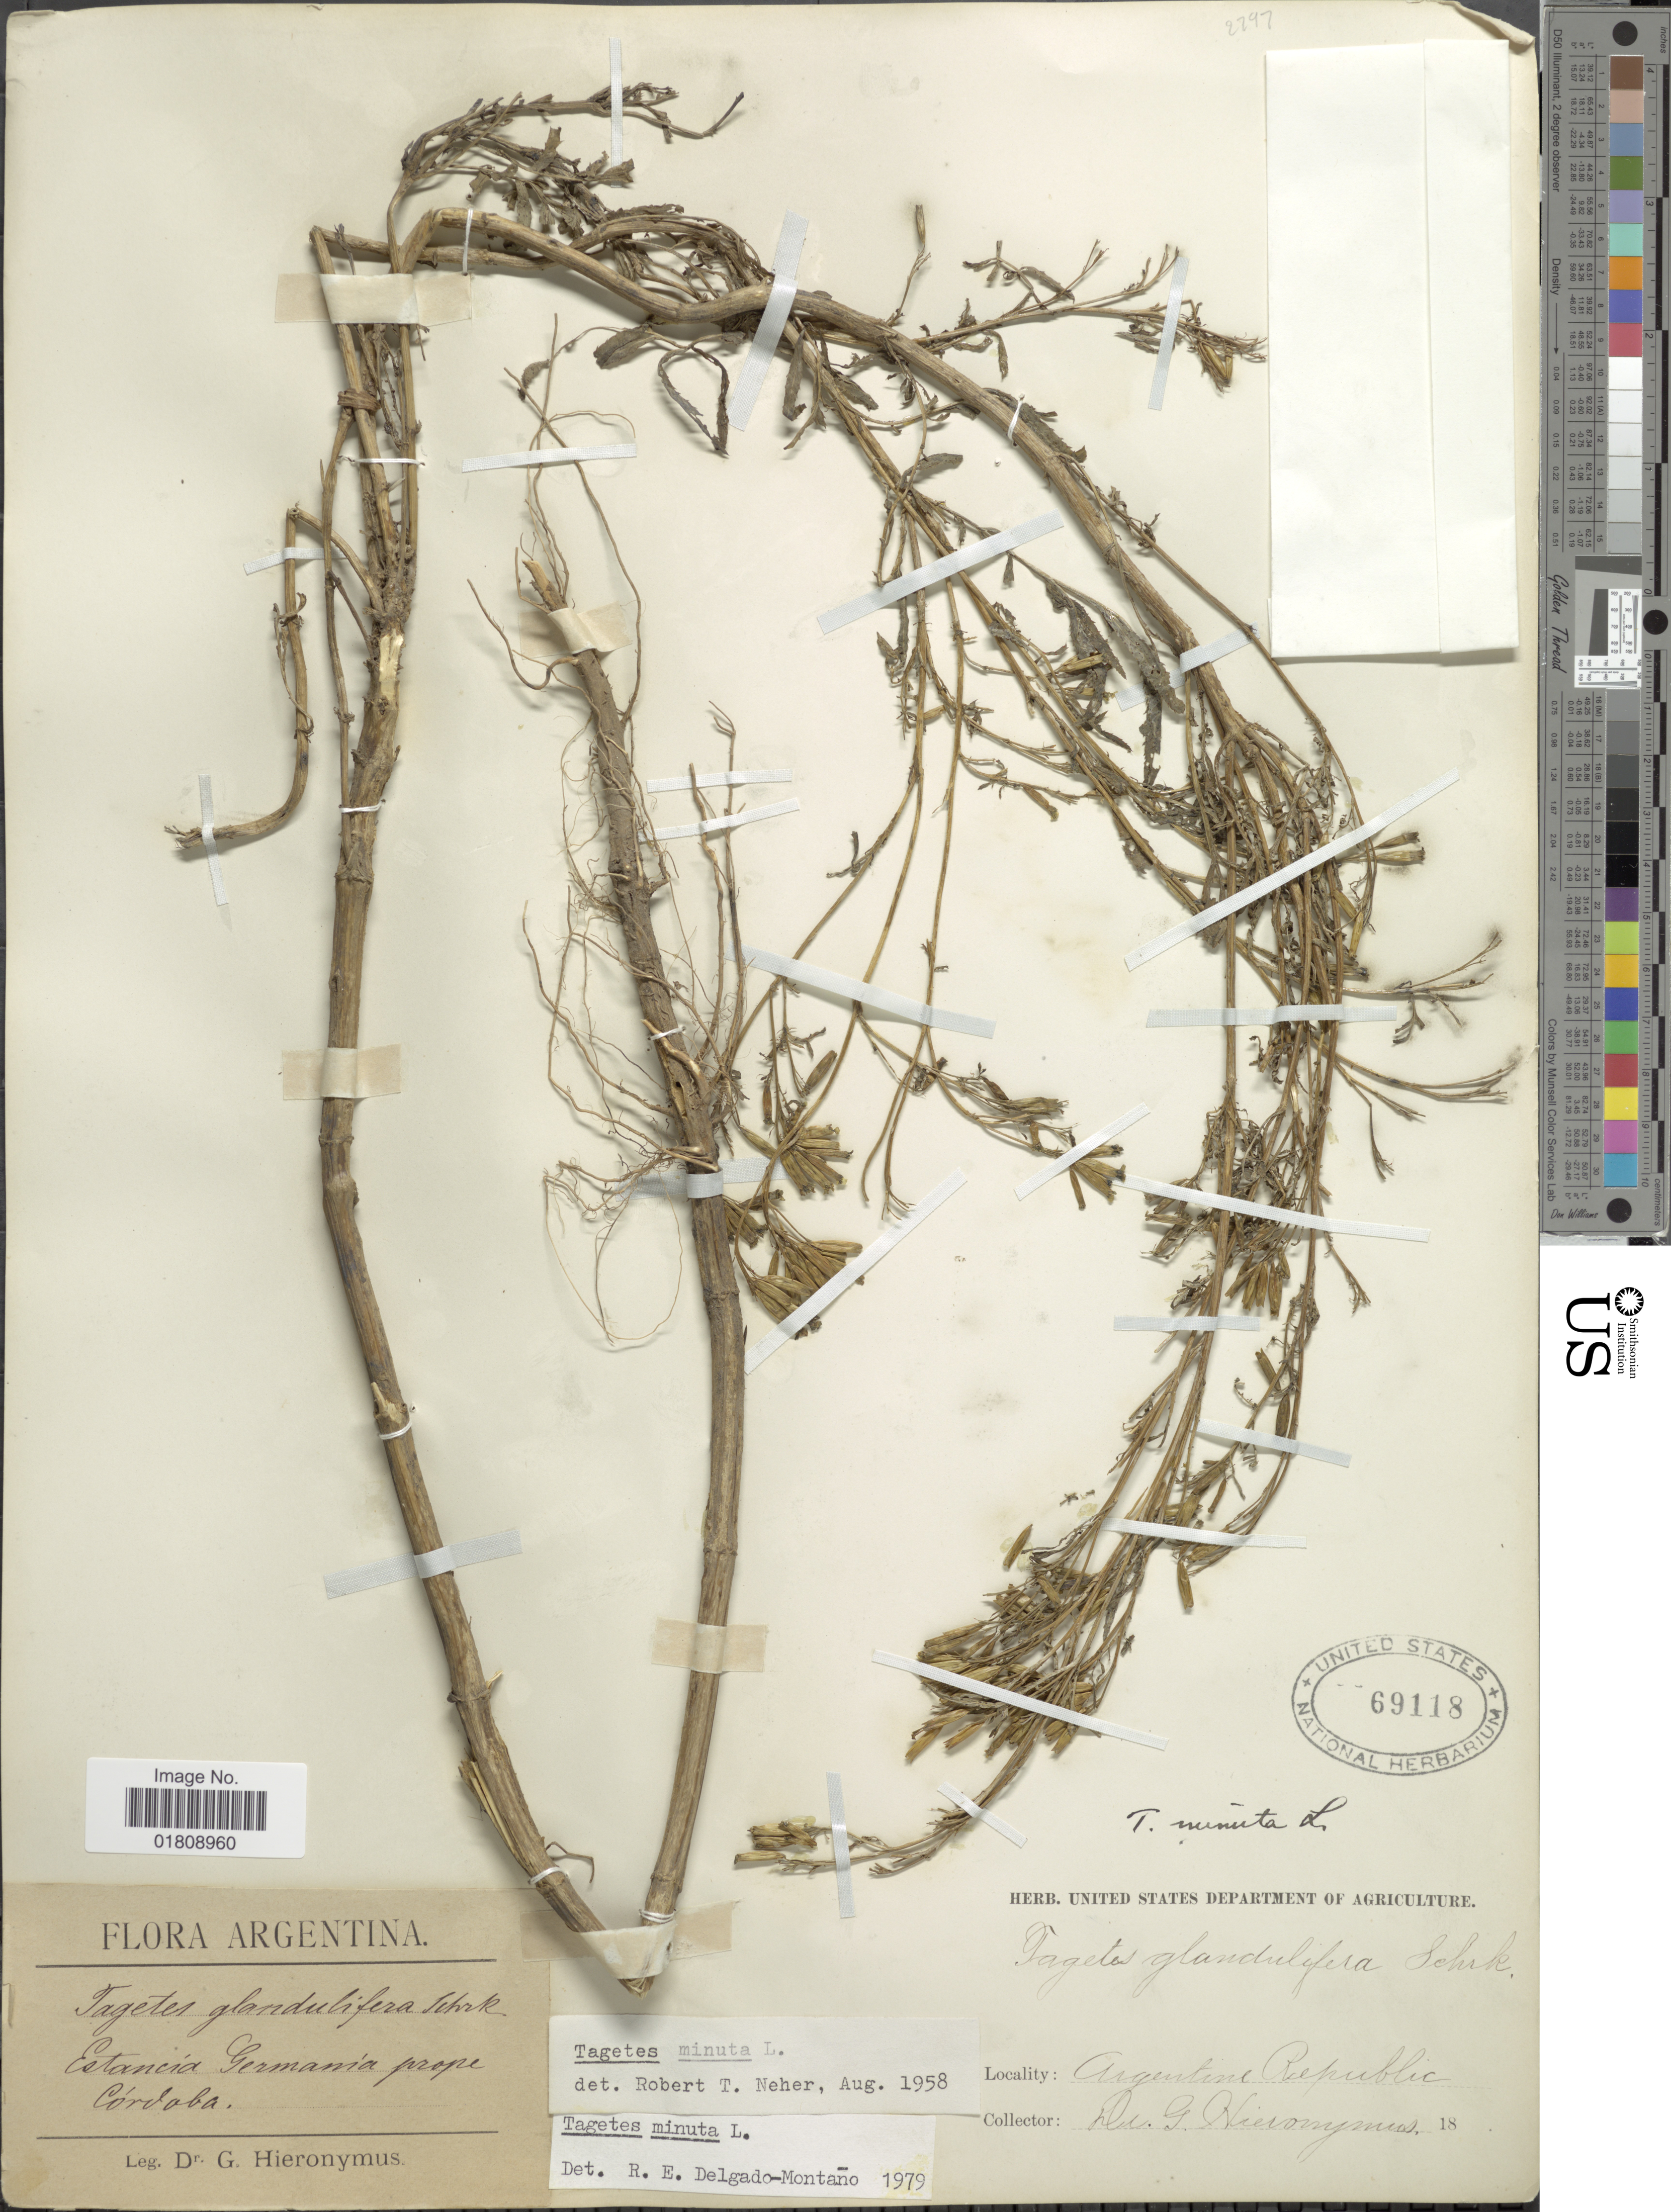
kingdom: Plantae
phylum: Tracheophyta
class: Magnoliopsida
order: Asterales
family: Asteraceae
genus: Tagetes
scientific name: Tagetes minuta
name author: L.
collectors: G. H. Hieronymus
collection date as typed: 18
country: Argentina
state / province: Cordoba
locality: Estancia Germania prope Cordoba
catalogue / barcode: US 69118